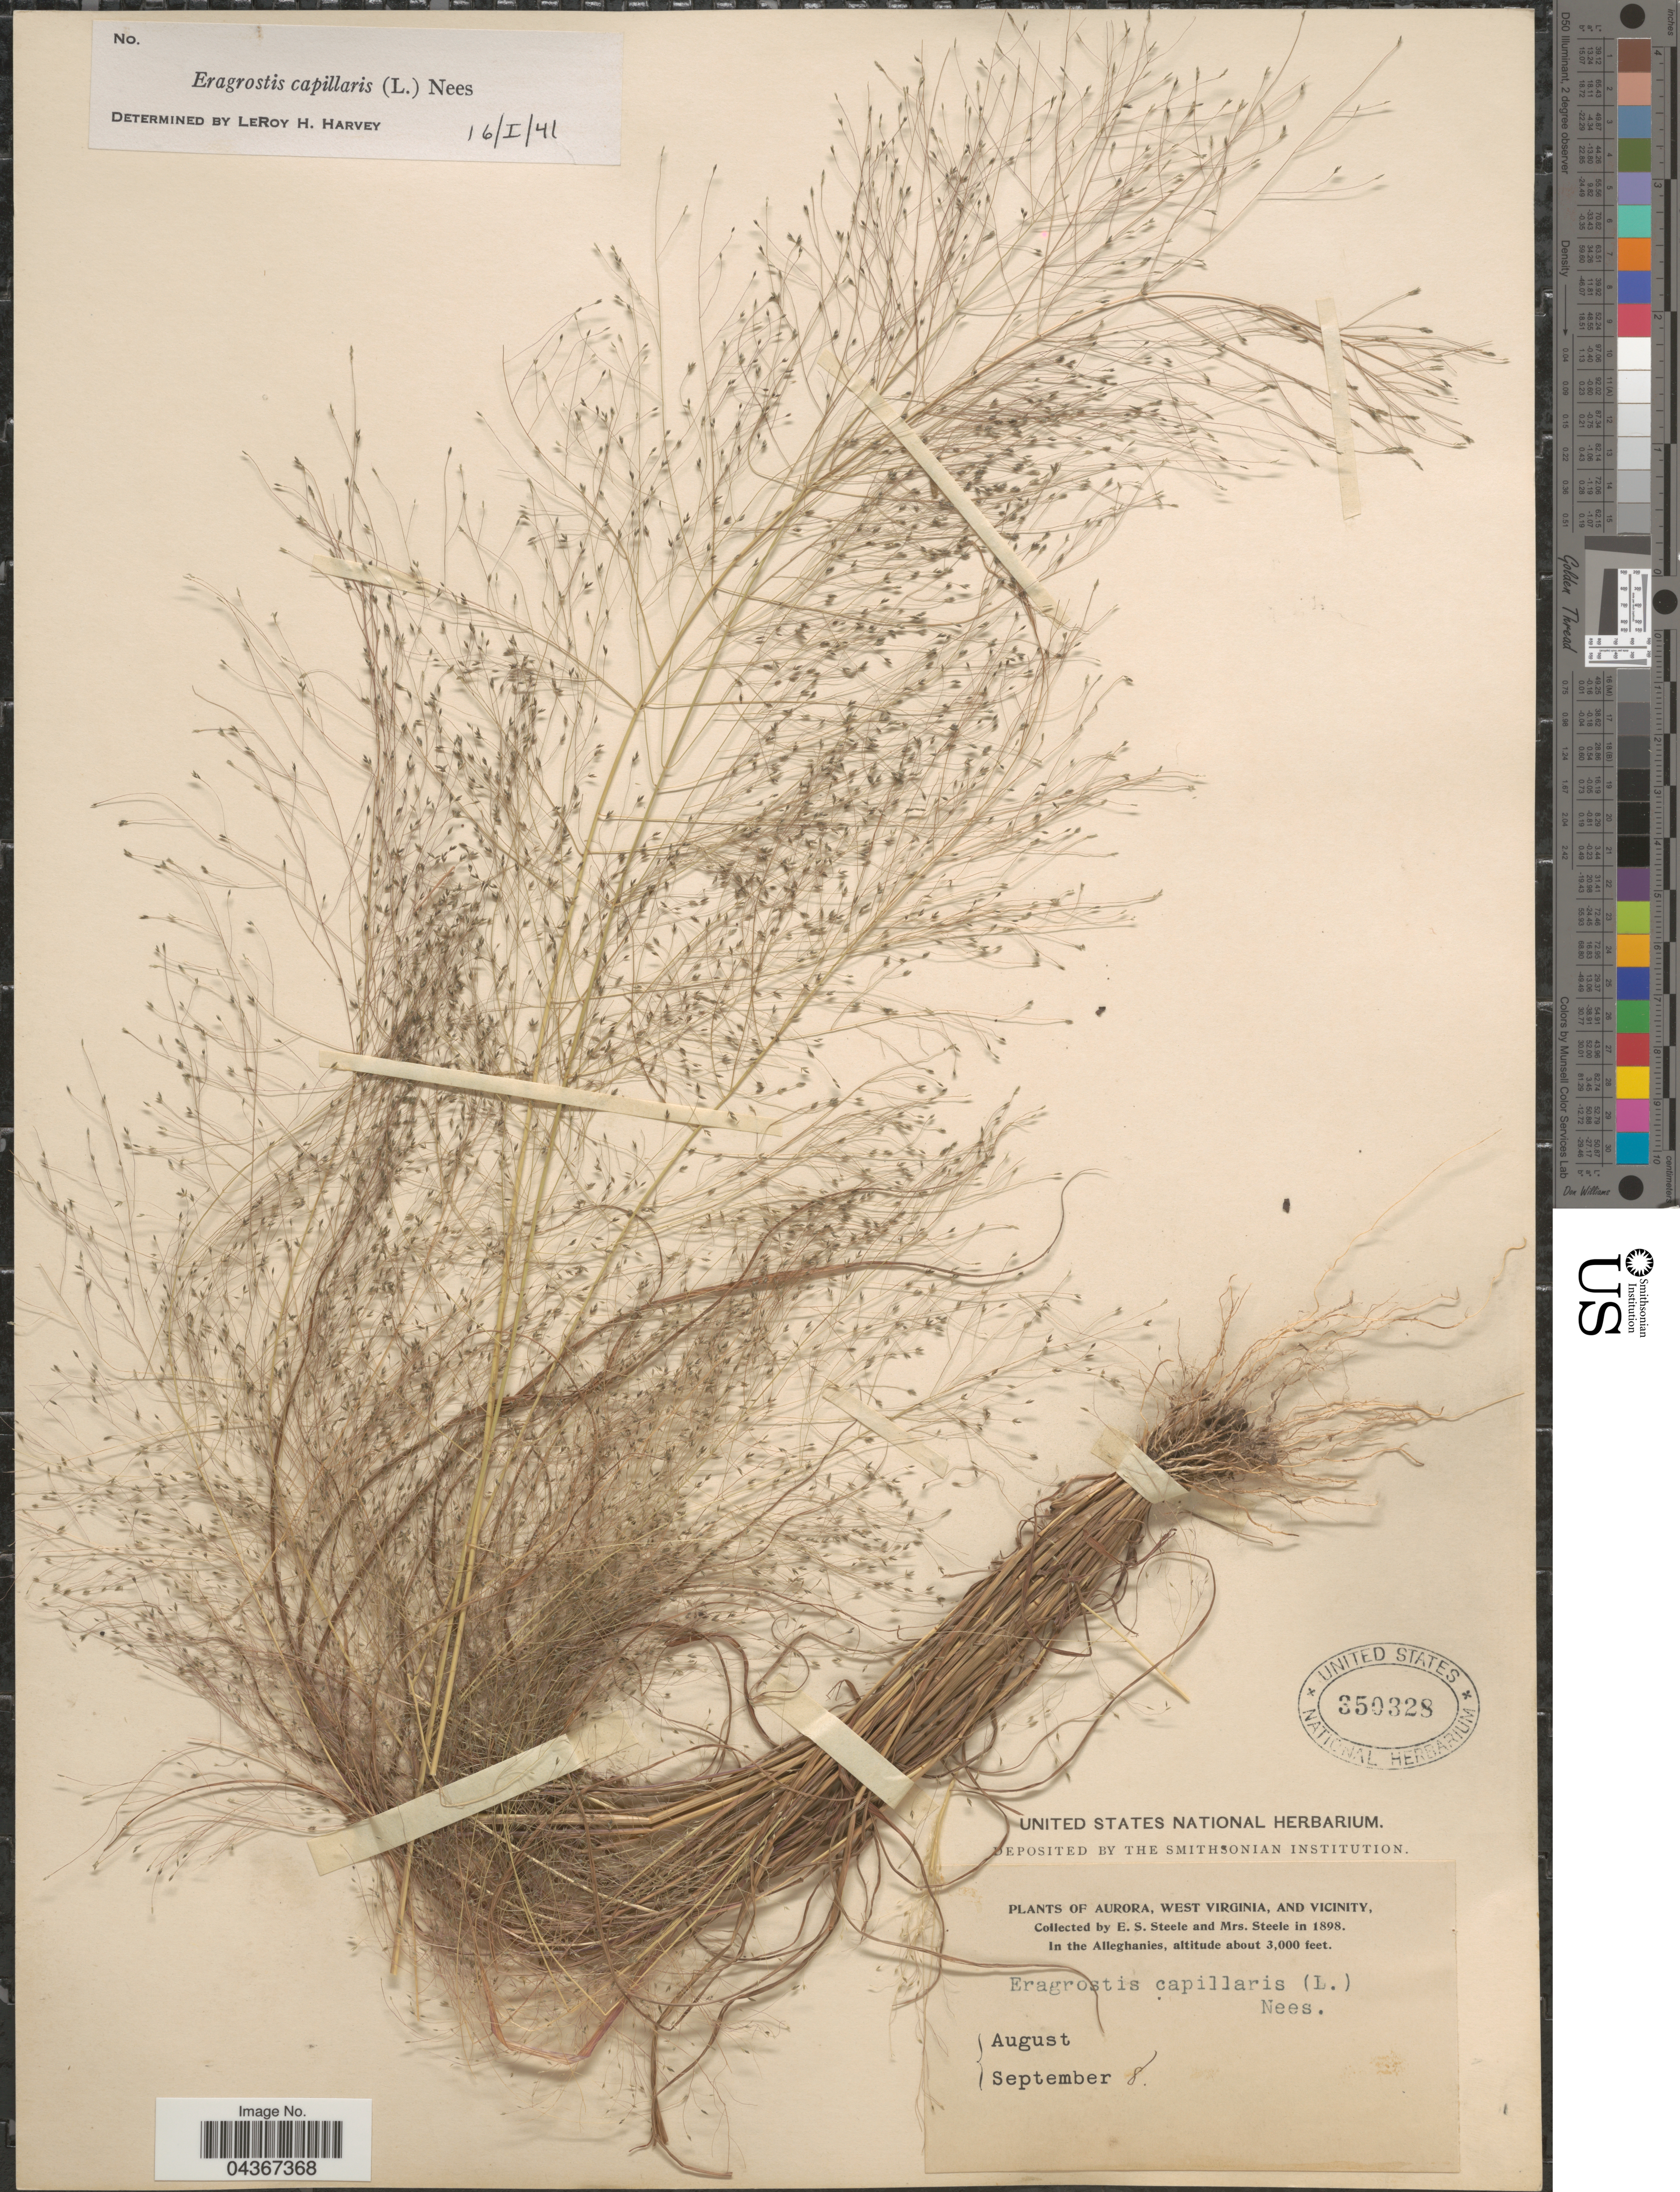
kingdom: Plantae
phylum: Tracheophyta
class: Liliopsida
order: Poales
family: Poaceae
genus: Eragrostis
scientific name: Eragrostis capillaris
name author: (L.) Nees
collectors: E. Steele & Mrs. E. S. Steele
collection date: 1898-09-08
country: United States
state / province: West Virginia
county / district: Preston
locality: Aurora, and Vicinity. In the Alleghanies.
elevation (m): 914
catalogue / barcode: US 350328